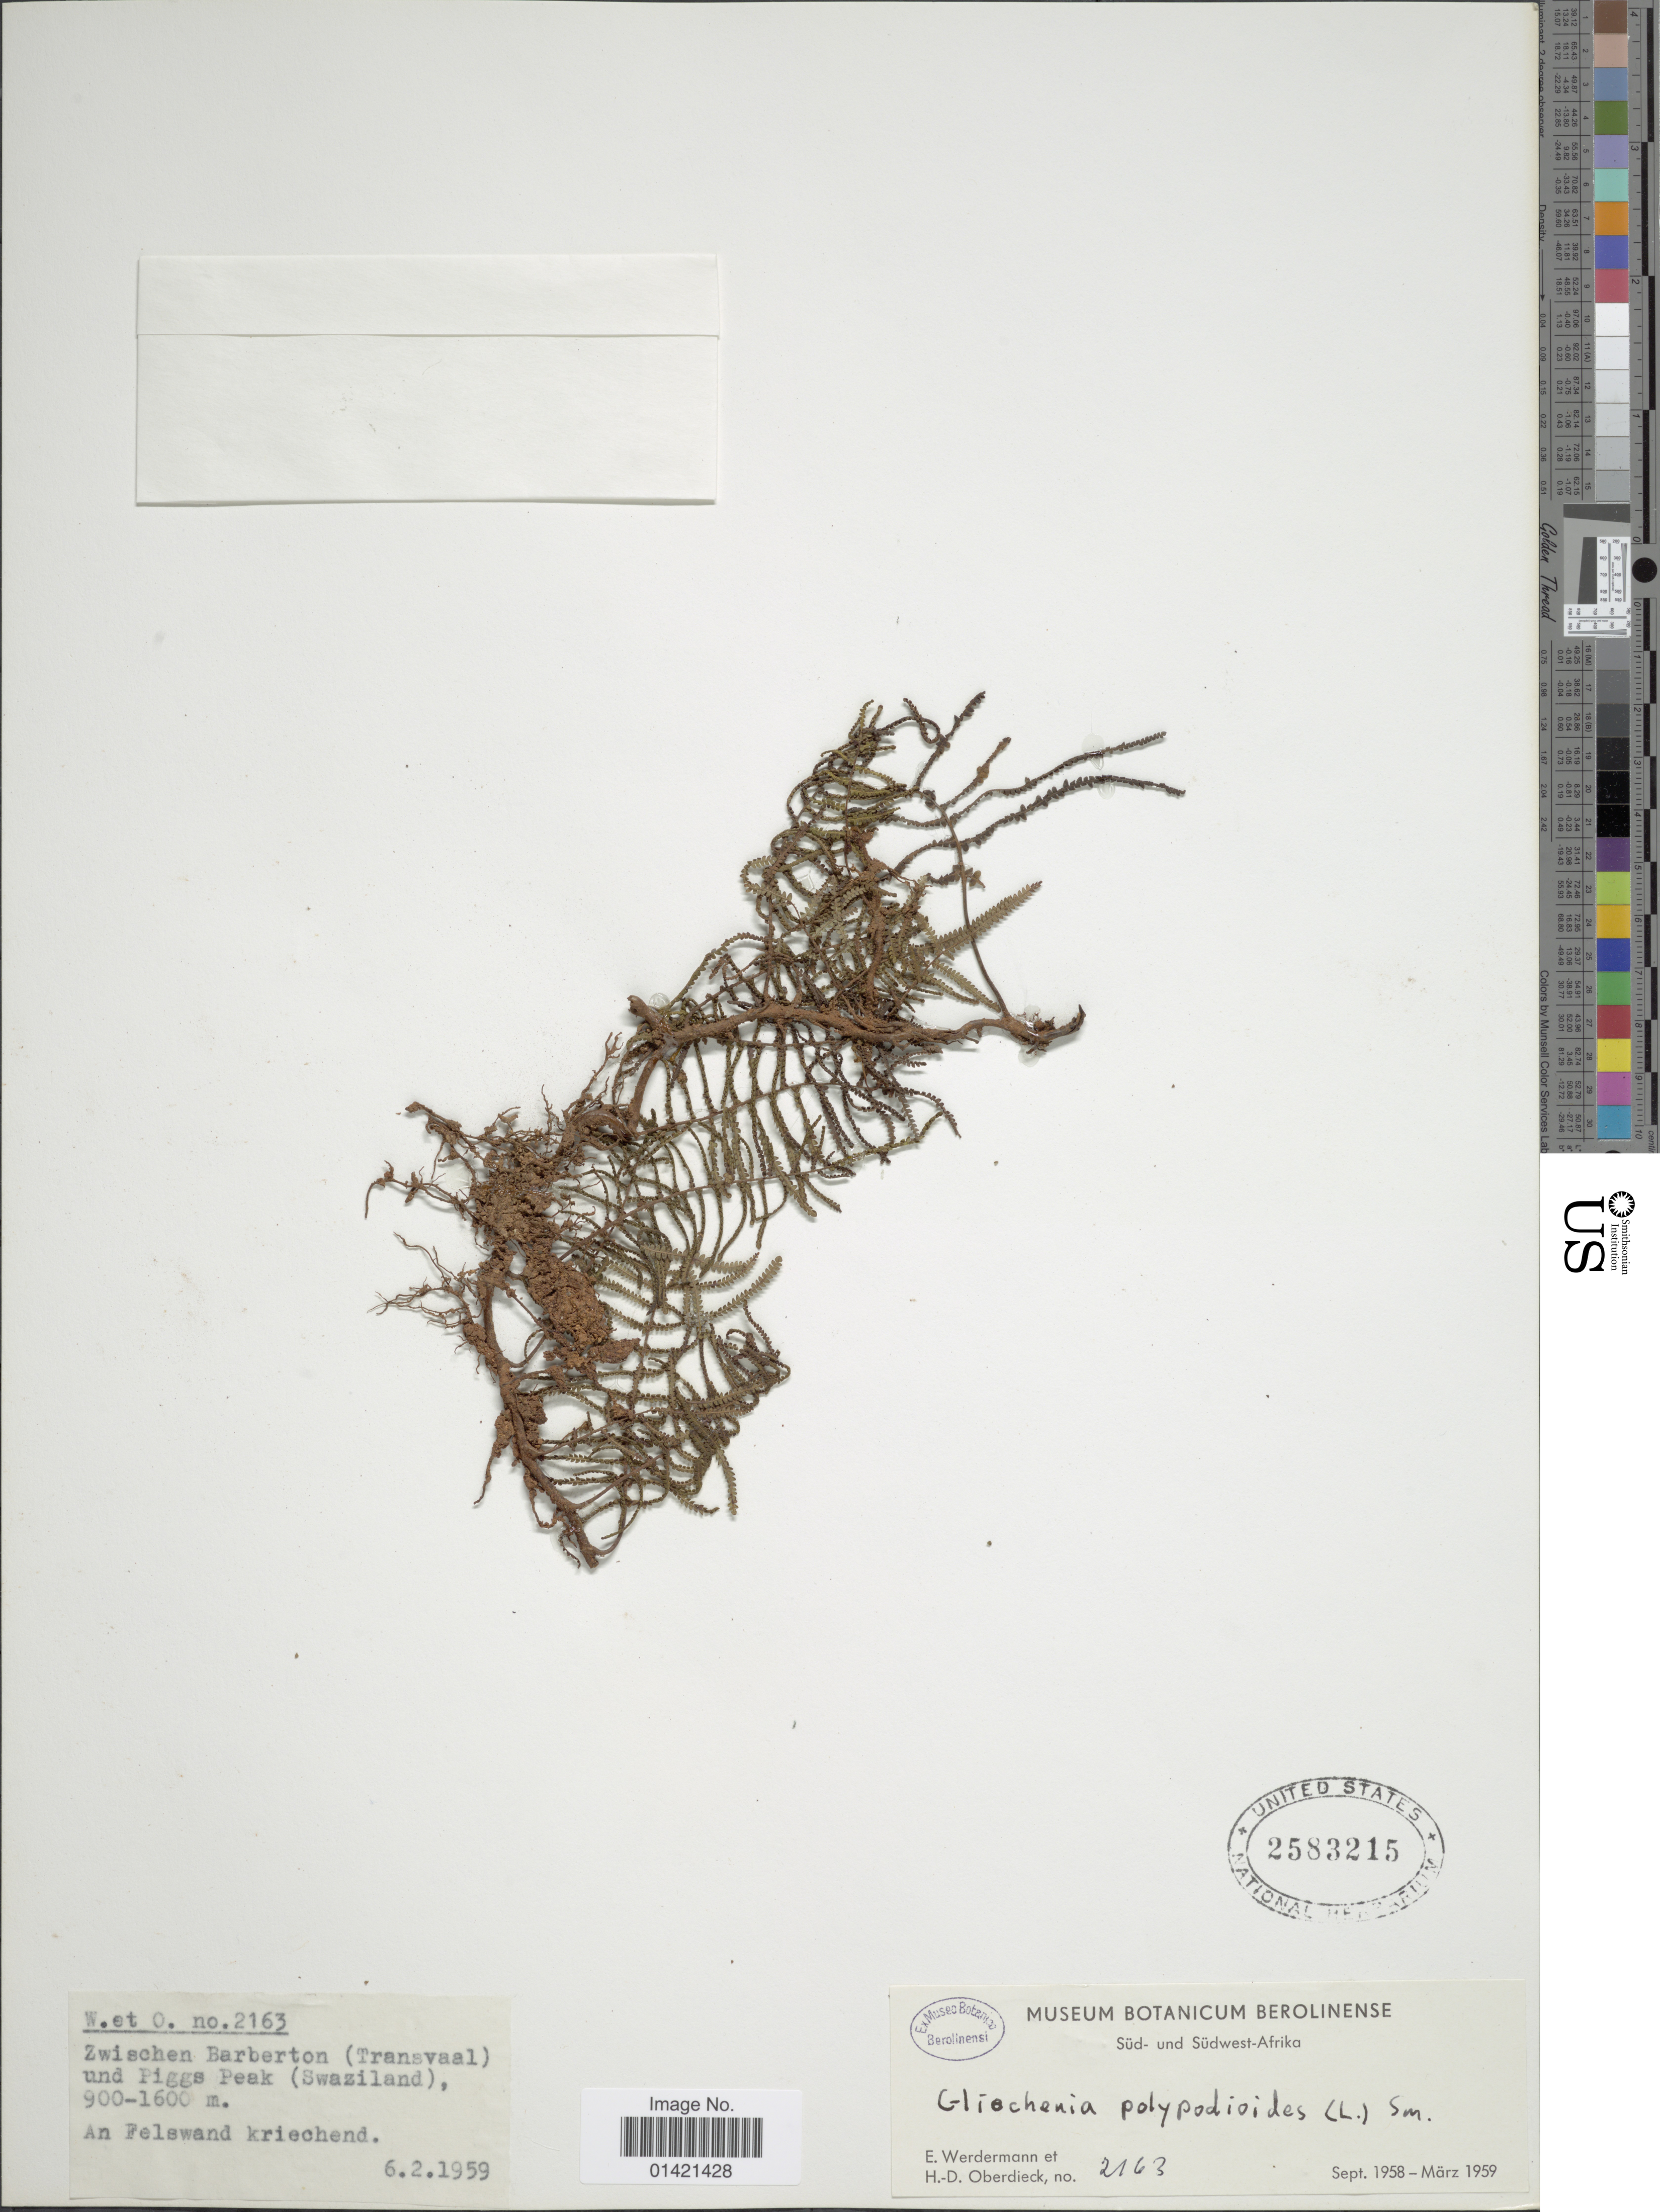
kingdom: Plantae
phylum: Tracheophyta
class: Polypodiopsida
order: Gleicheniales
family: Gleicheniaceae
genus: Gleichenia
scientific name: Gleichenia polypodioides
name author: (L.) Sm.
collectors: E. Werdermann & H. Oberdieck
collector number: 2163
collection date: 1959-02-06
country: Eswatini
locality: Zwishen Barberton (Transvaal) und Piggs Peak. Sud- und Sudwest-Afrika. An Felswand kriechend.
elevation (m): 900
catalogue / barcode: US 2483215